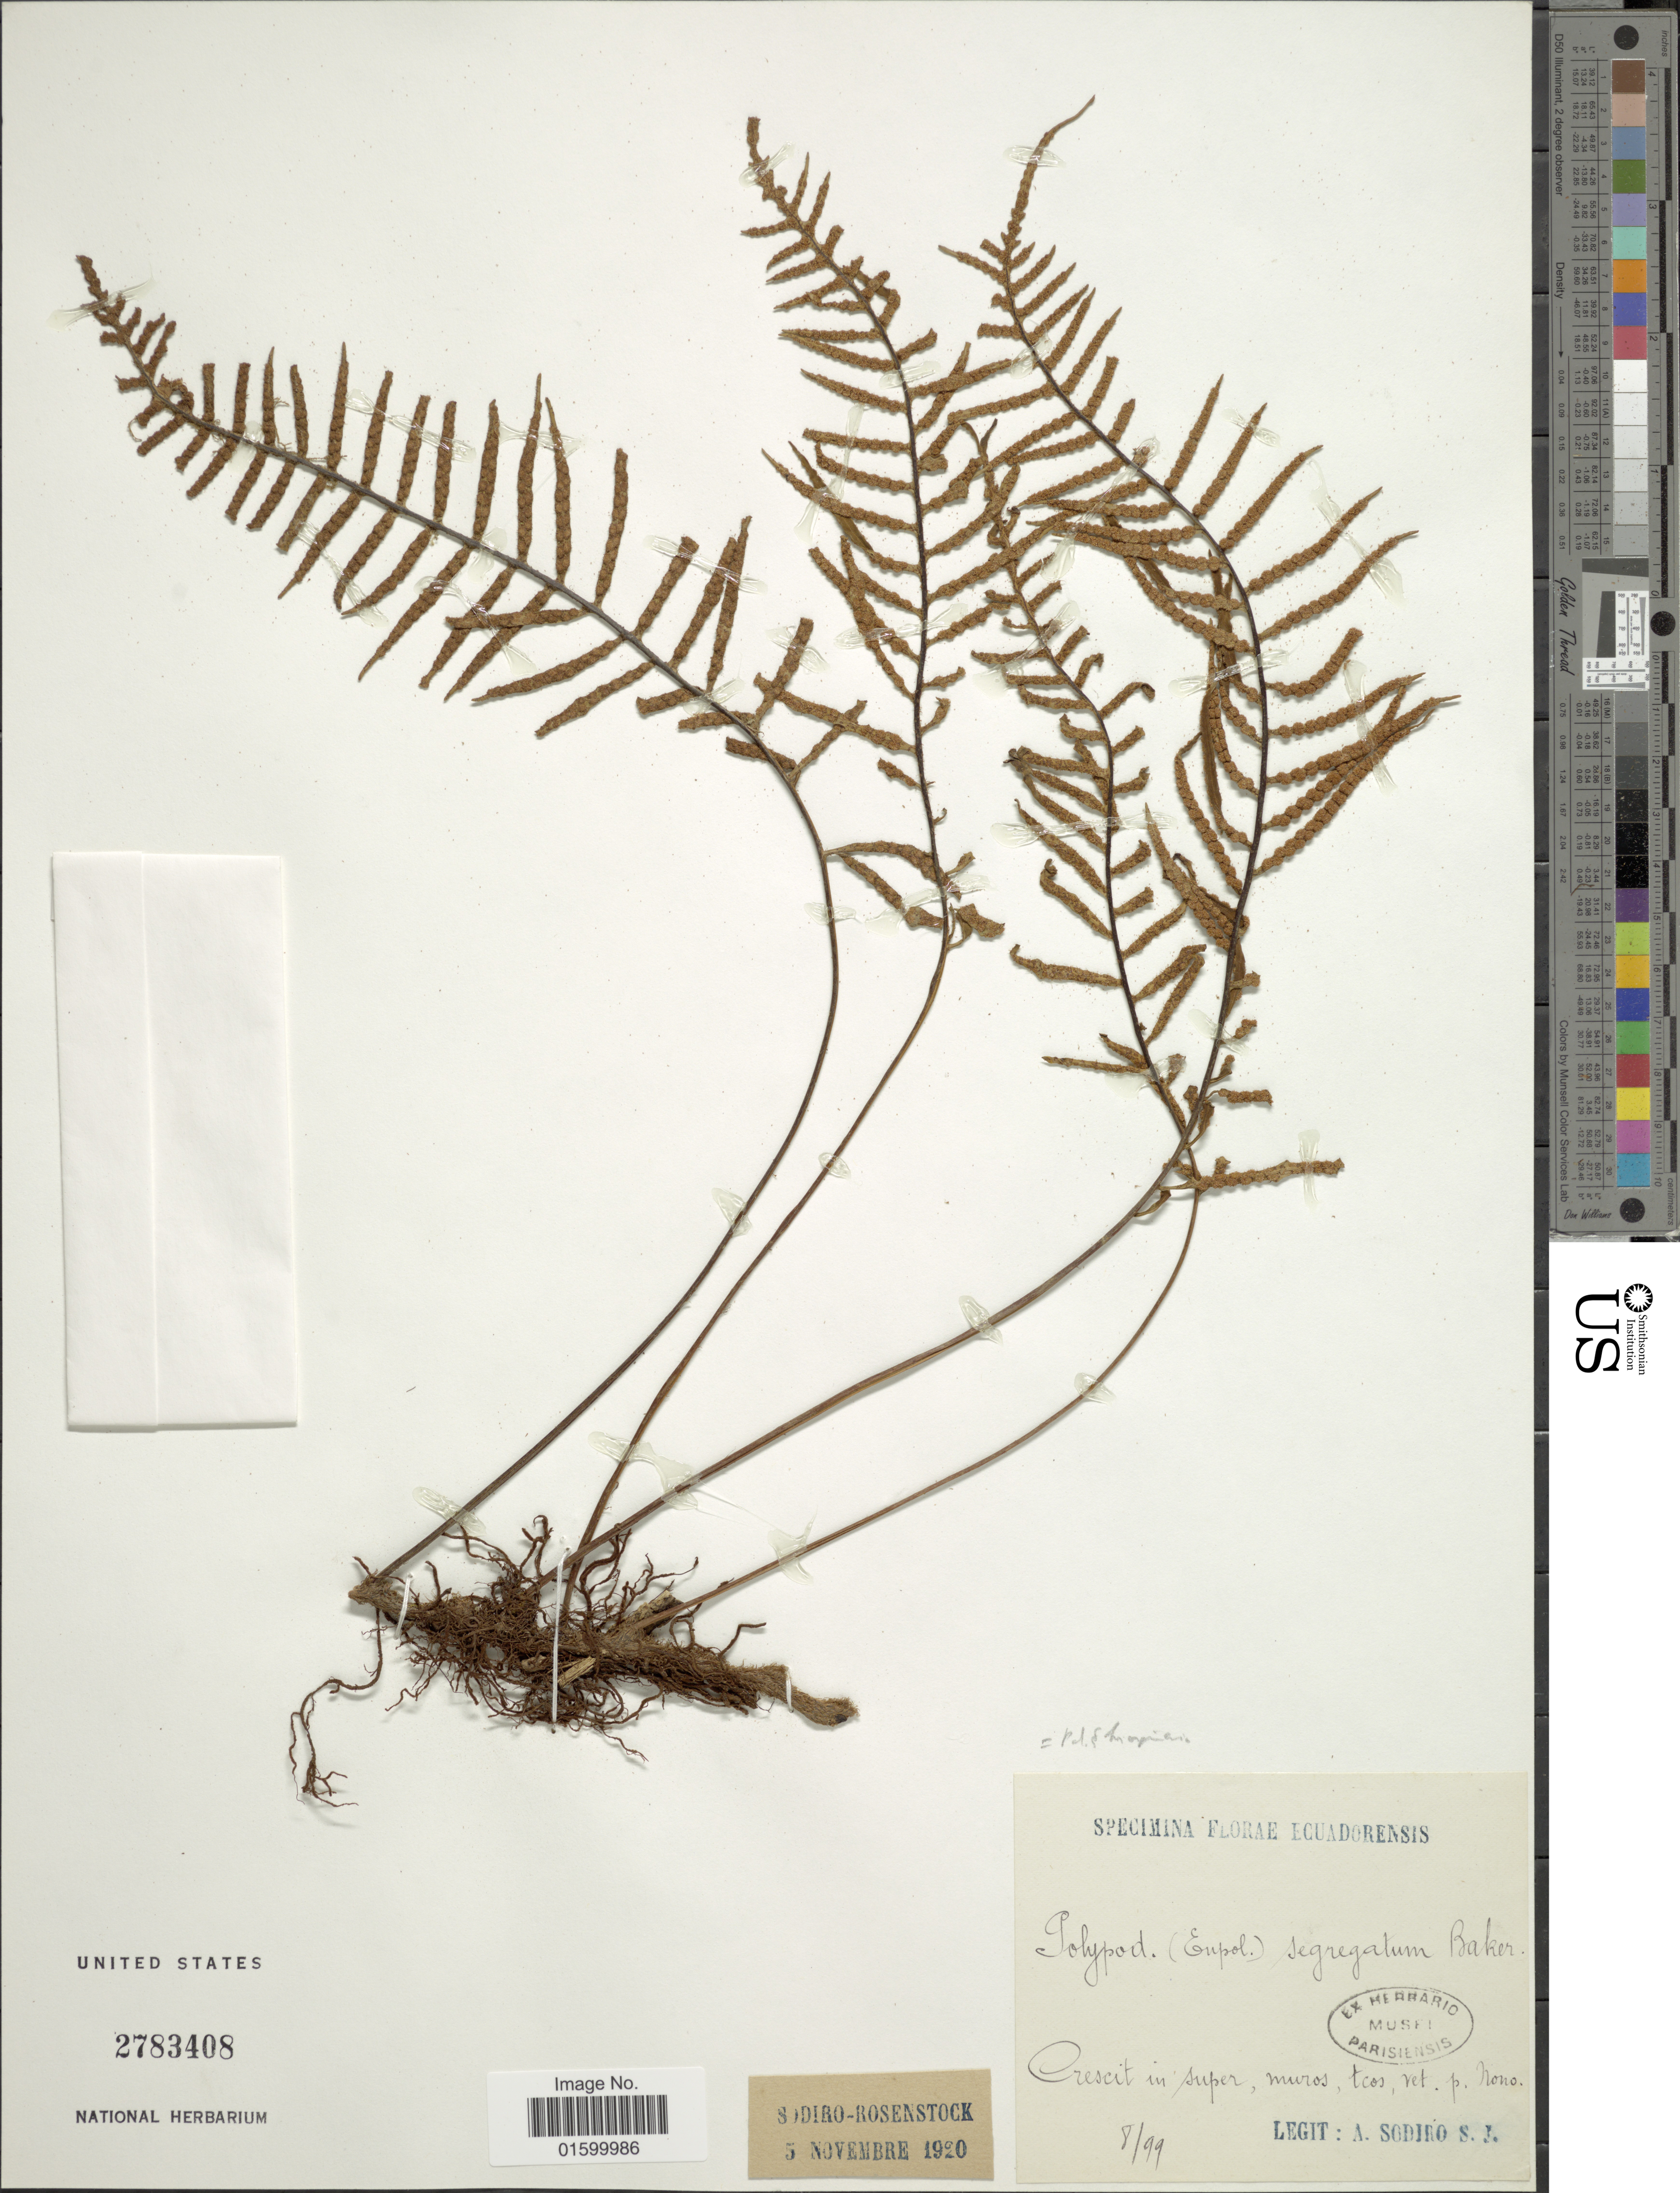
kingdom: Plantae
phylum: Tracheophyta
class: Polypodiopsida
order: Polypodiales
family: Polypodiaceae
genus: Pleopeltis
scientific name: Pleopeltis segregata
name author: (Baker) A.R. Sm.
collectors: A. Sodiro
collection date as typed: Transcribed d/m/y: /8/99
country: Ecuador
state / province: Pichincha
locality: Nono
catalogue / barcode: US 2783408